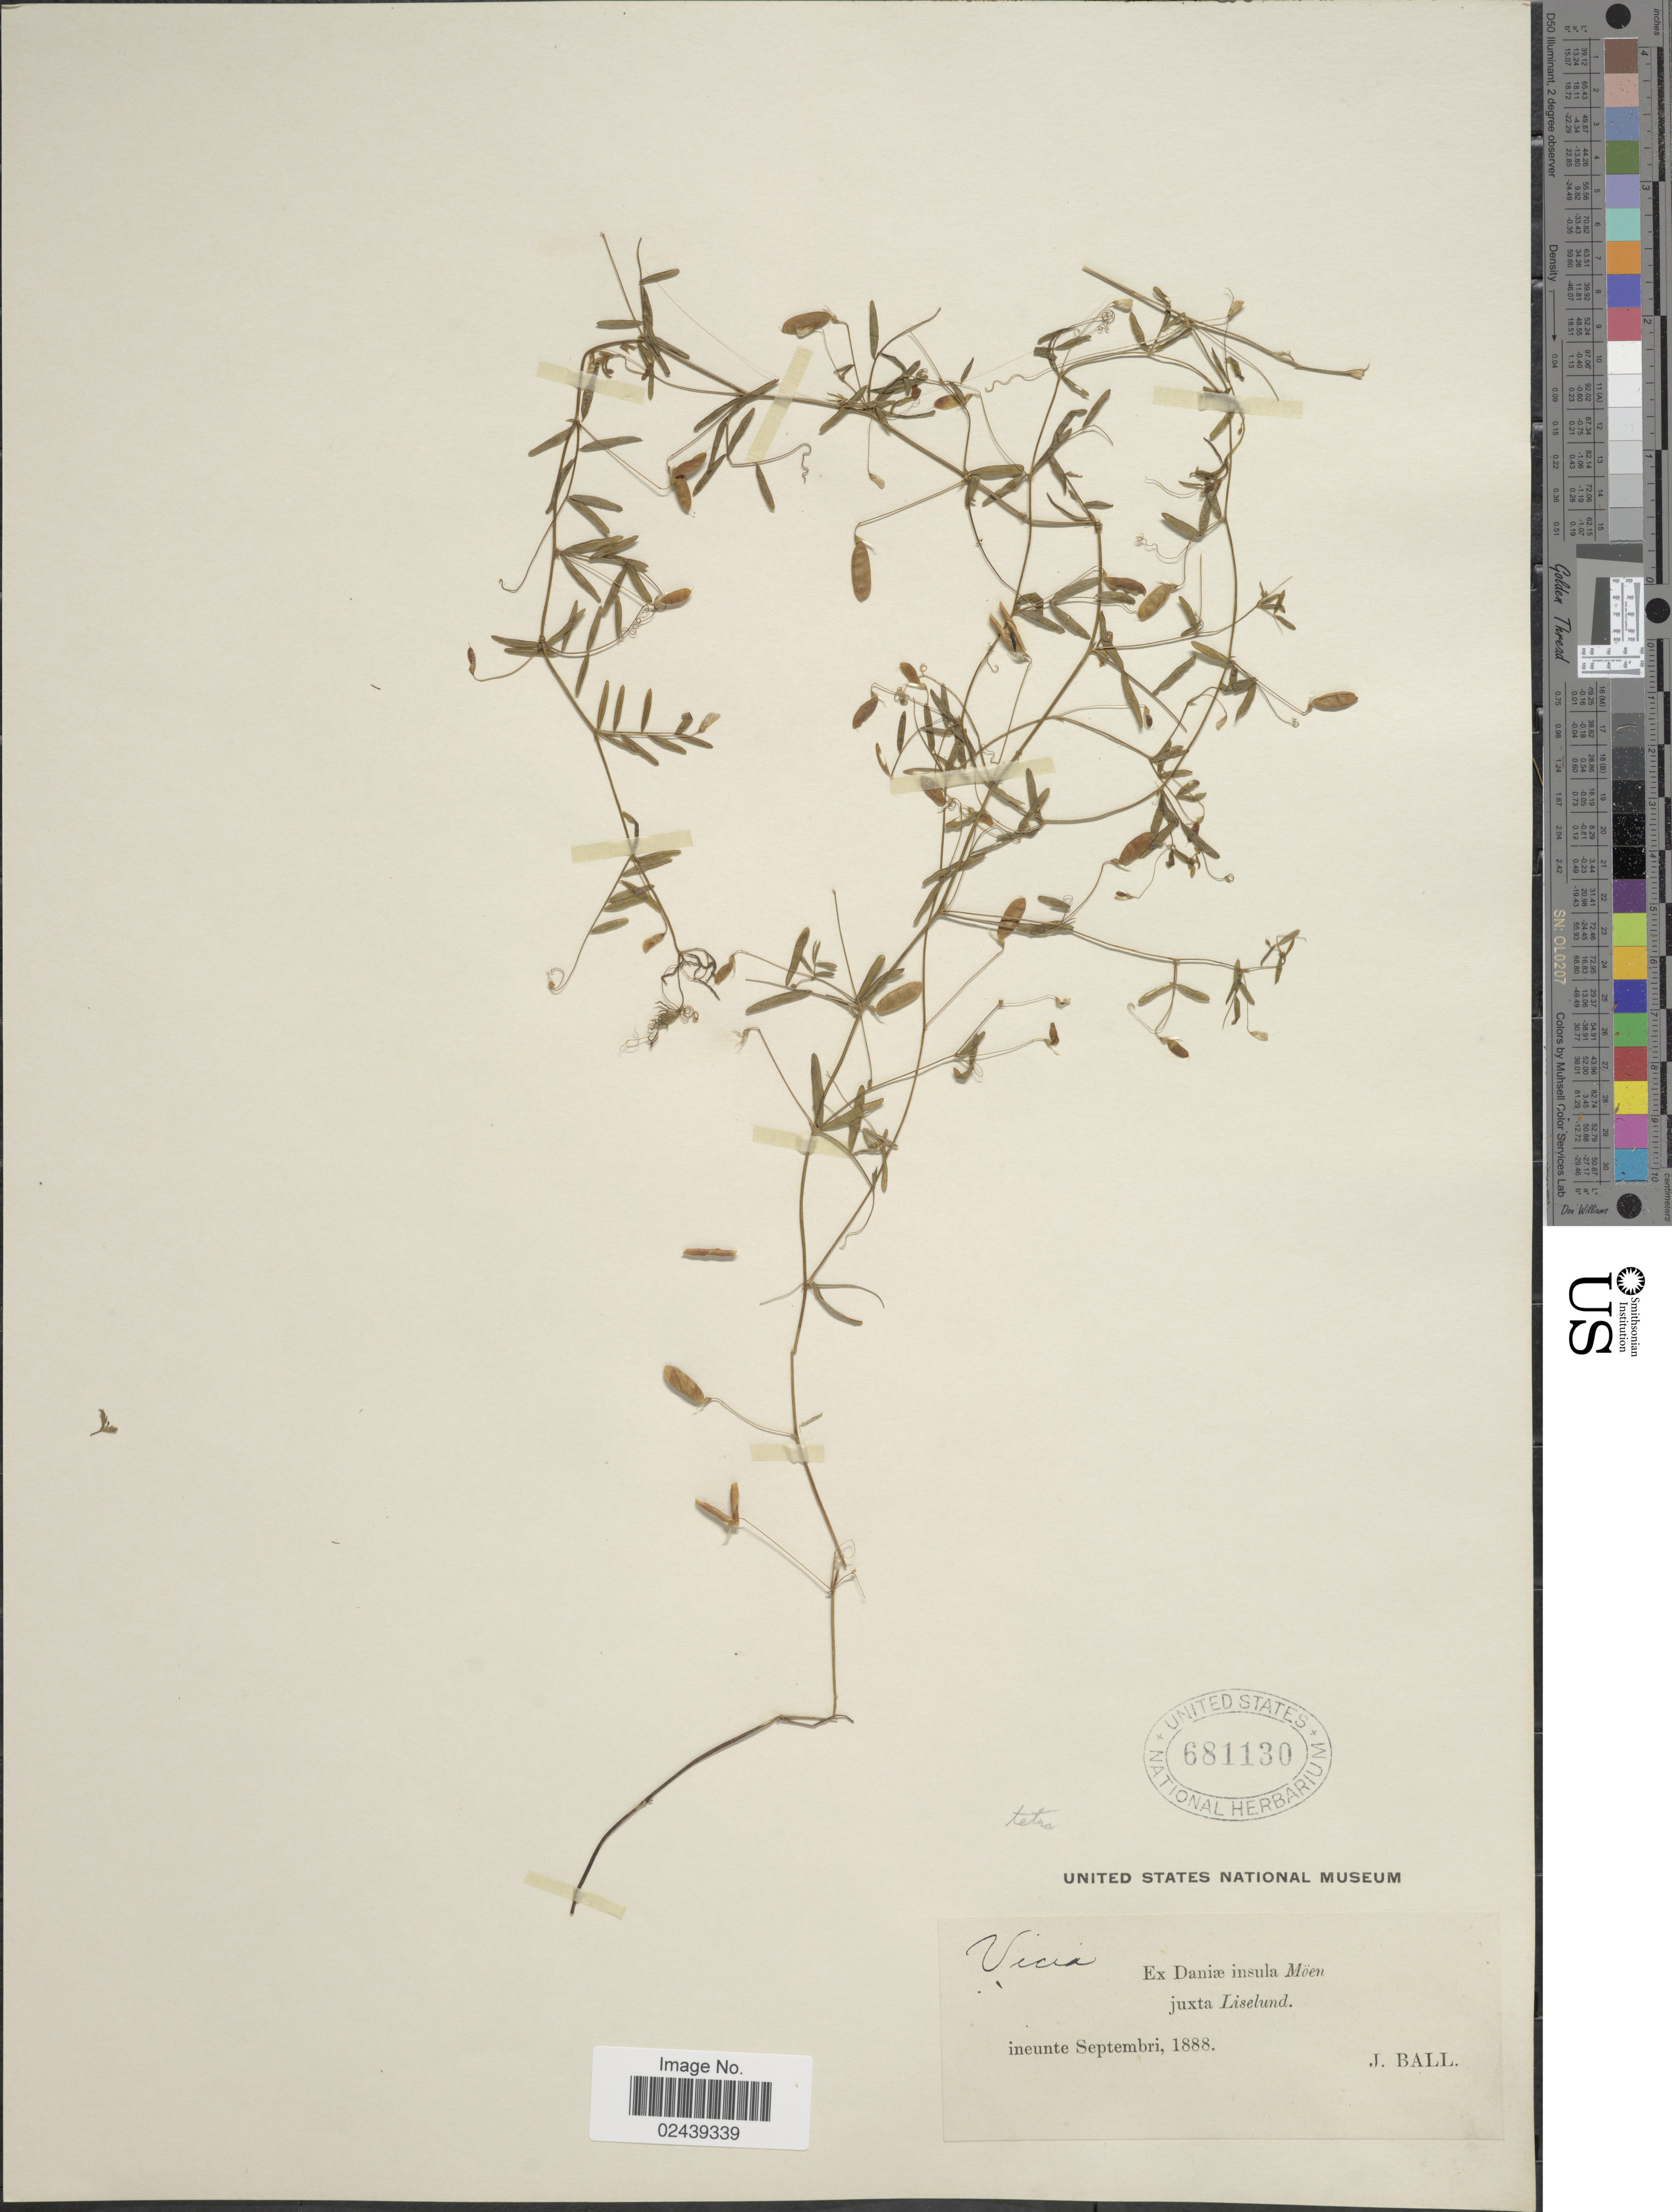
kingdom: Plantae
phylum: Tracheophyta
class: Magnoliopsida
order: Fabales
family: Fabaceae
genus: Vicia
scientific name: Vicia tetrasperma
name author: (L.) Schreb.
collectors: J. Ball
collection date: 1888-09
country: Denmark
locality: Daniae insula Moen juxta Liselund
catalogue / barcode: US 681130